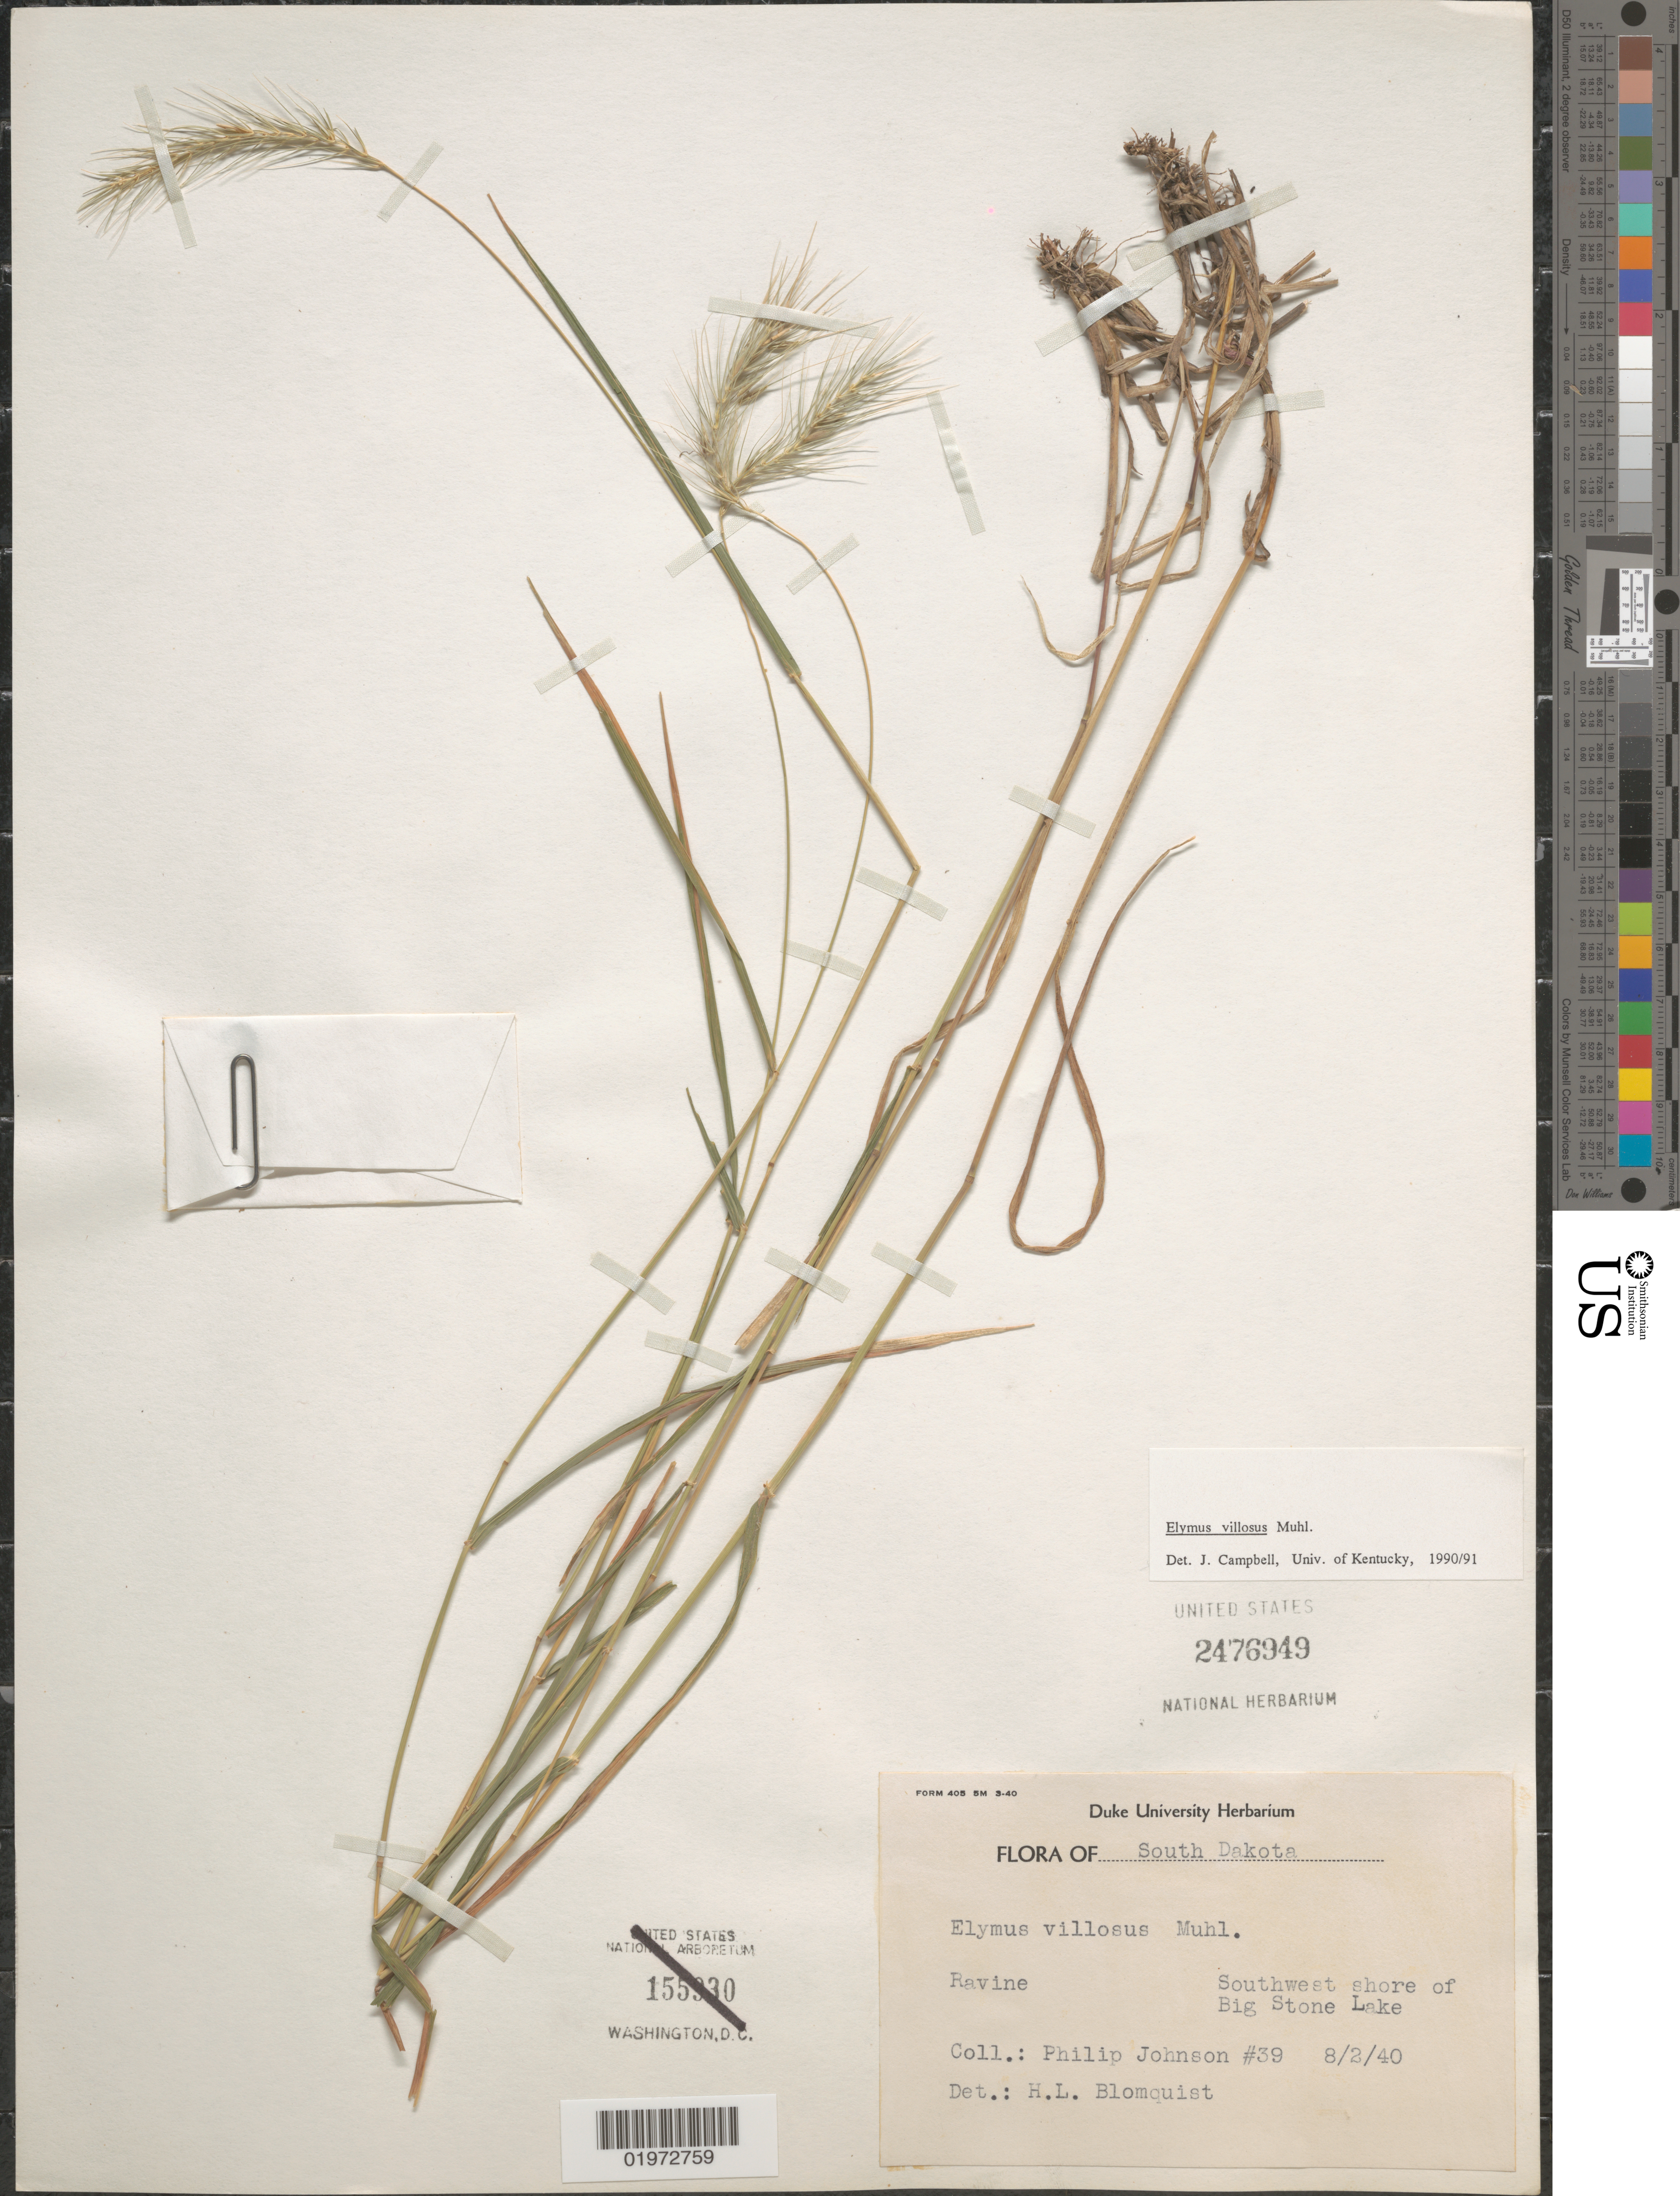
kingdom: Plantae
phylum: Tracheophyta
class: Liliopsida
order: Poales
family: Poaceae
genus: Elymus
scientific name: Elymus villosus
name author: Muhl. ex Willd.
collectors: P. Johnson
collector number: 39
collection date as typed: Transcribed d/m/y: 2/8/40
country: United States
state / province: South Dakota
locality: Ravine. Southwest shore of Big Stone Lake.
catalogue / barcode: US 2476949